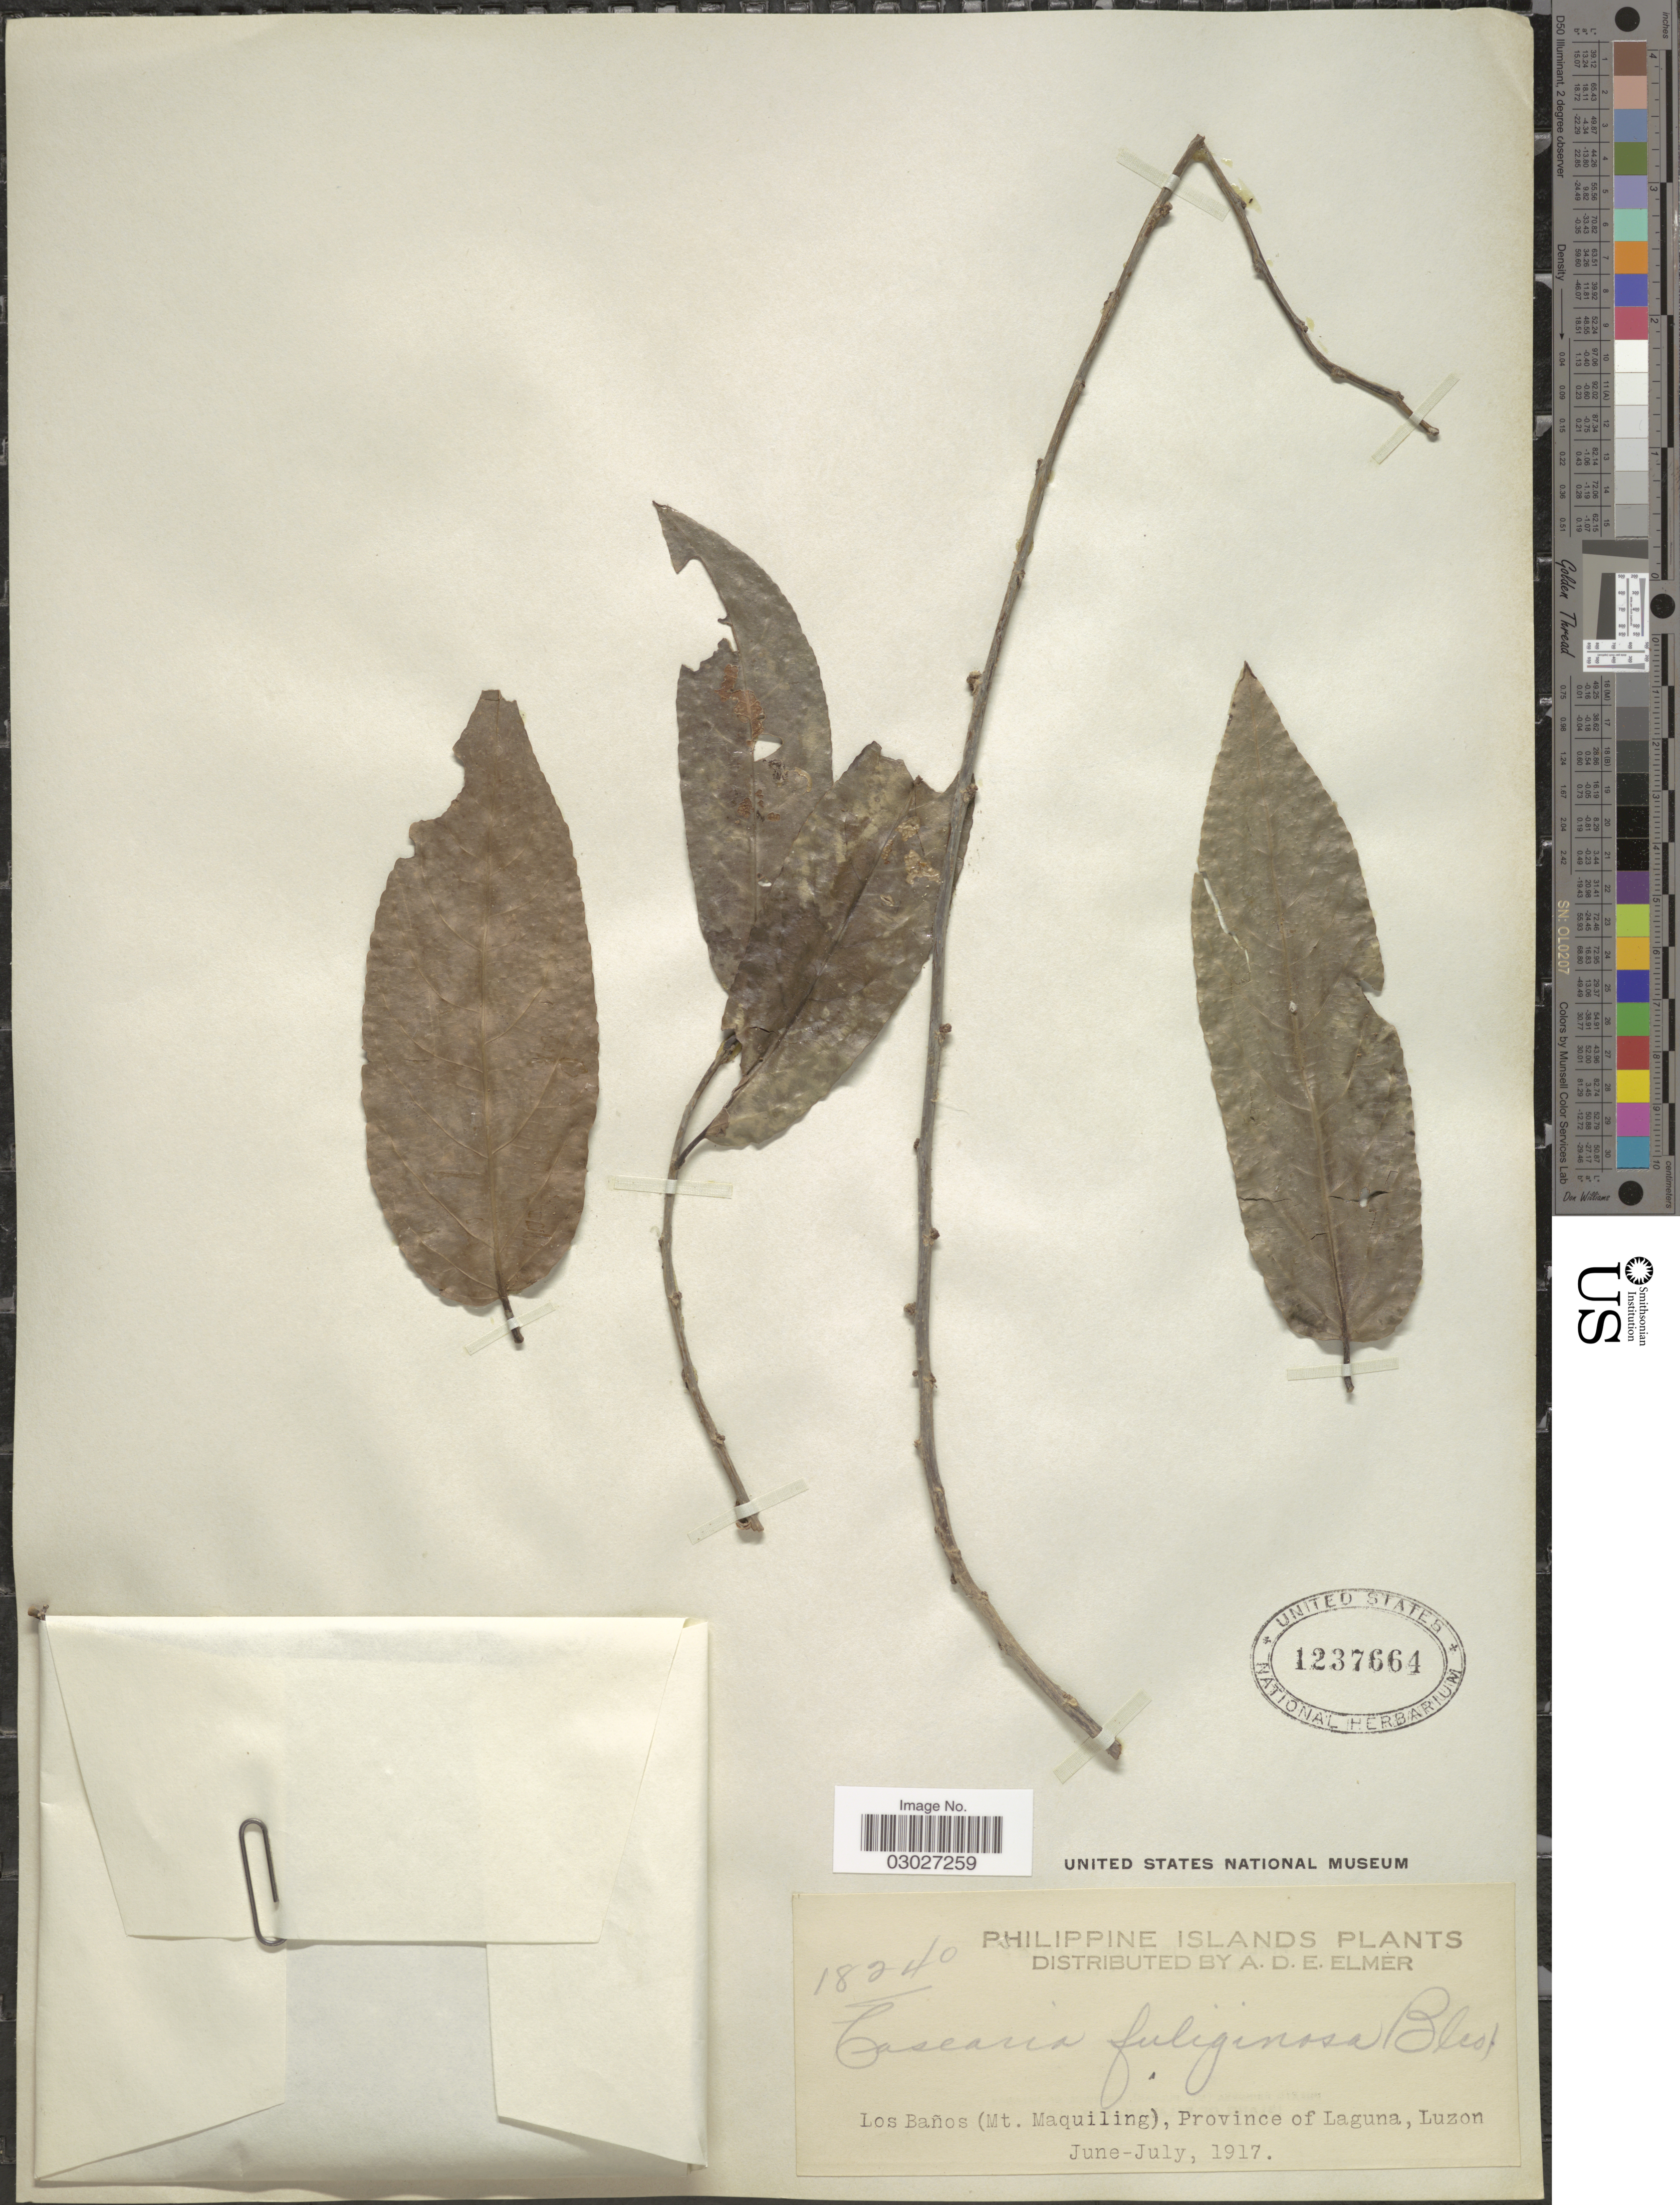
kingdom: Plantae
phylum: Tracheophyta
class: Magnoliopsida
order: Malpighiales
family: Salicaceae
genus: Casearia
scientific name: Casearia fuliginosa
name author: (Blanco) Blanco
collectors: A. D. E. Elmer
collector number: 18240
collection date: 1917-06/1917-07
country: Philippines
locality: Philippine Islands, Los Baños (Mt. Maquiling), Province of Laguna, Luzon.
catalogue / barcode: US 1237664